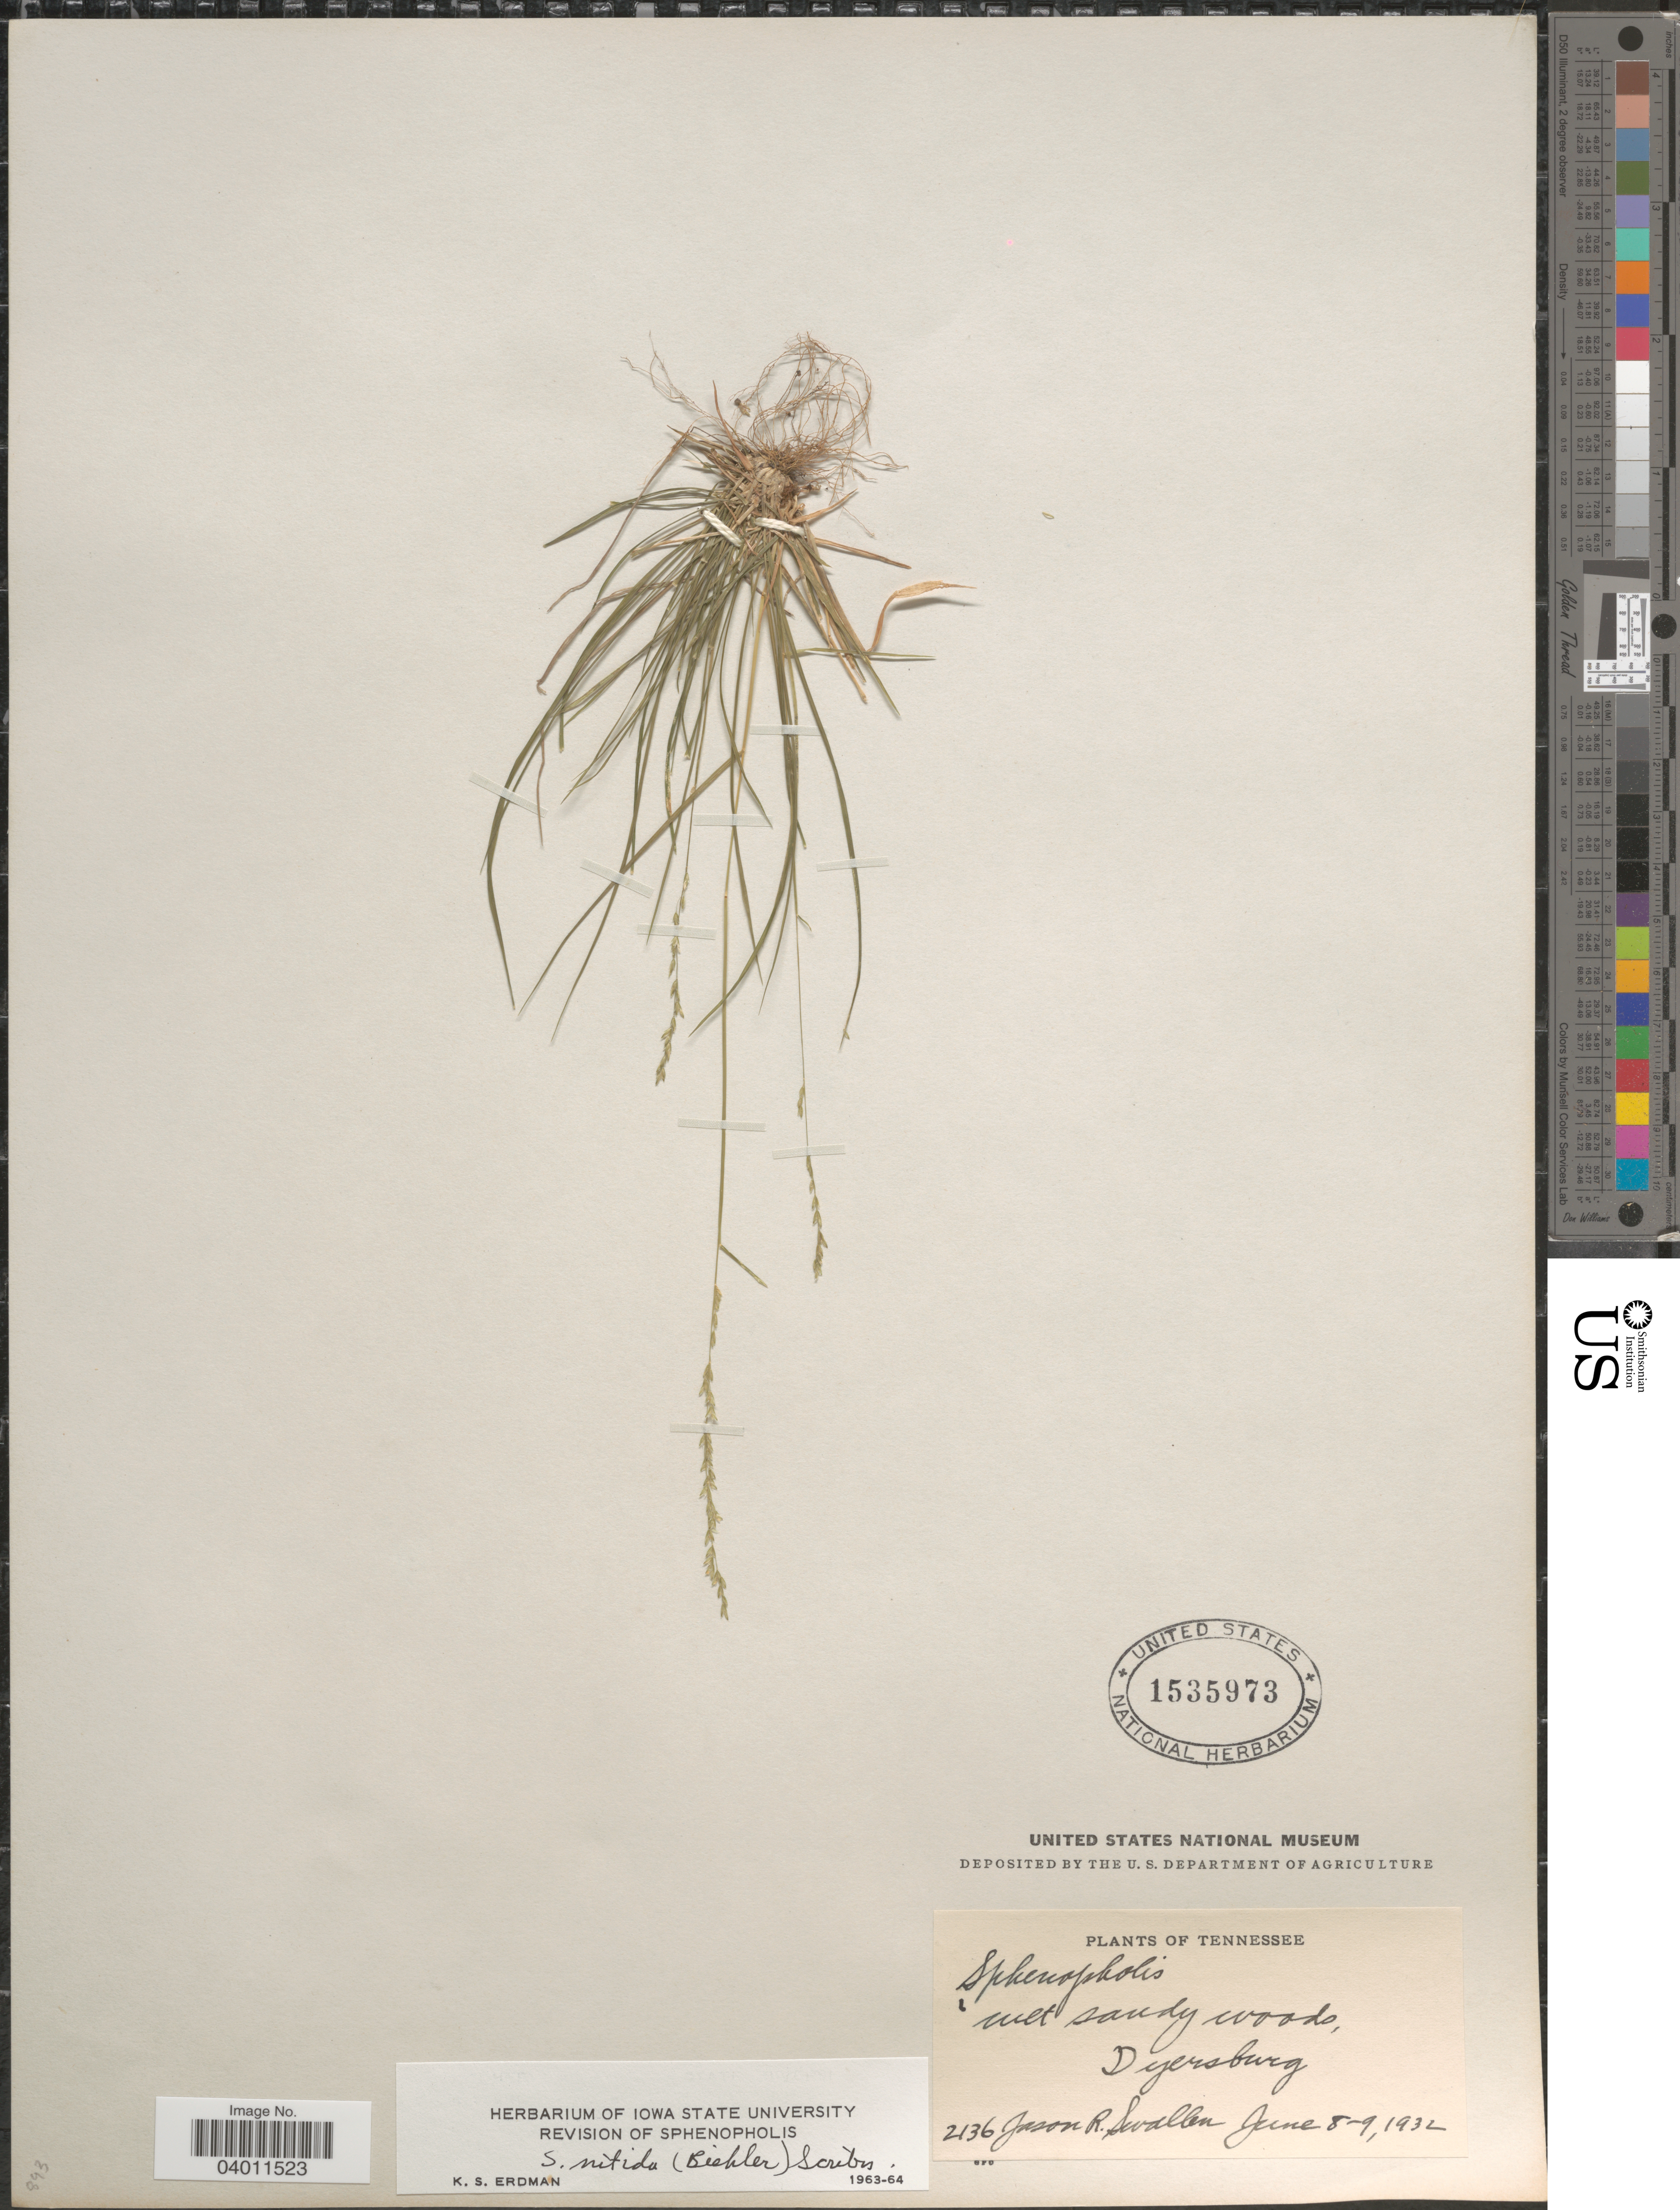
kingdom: Plantae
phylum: Tracheophyta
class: Liliopsida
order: Poales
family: Poaceae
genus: Sphenopholis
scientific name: Sphenopholis nitida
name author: (Biehler) Scribn.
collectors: J. R. Swallen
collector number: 2136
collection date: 1932-06-08/1932-06-09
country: United States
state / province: Tennessee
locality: Wet sandy woods, Dyersburg.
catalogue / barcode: US 1535973